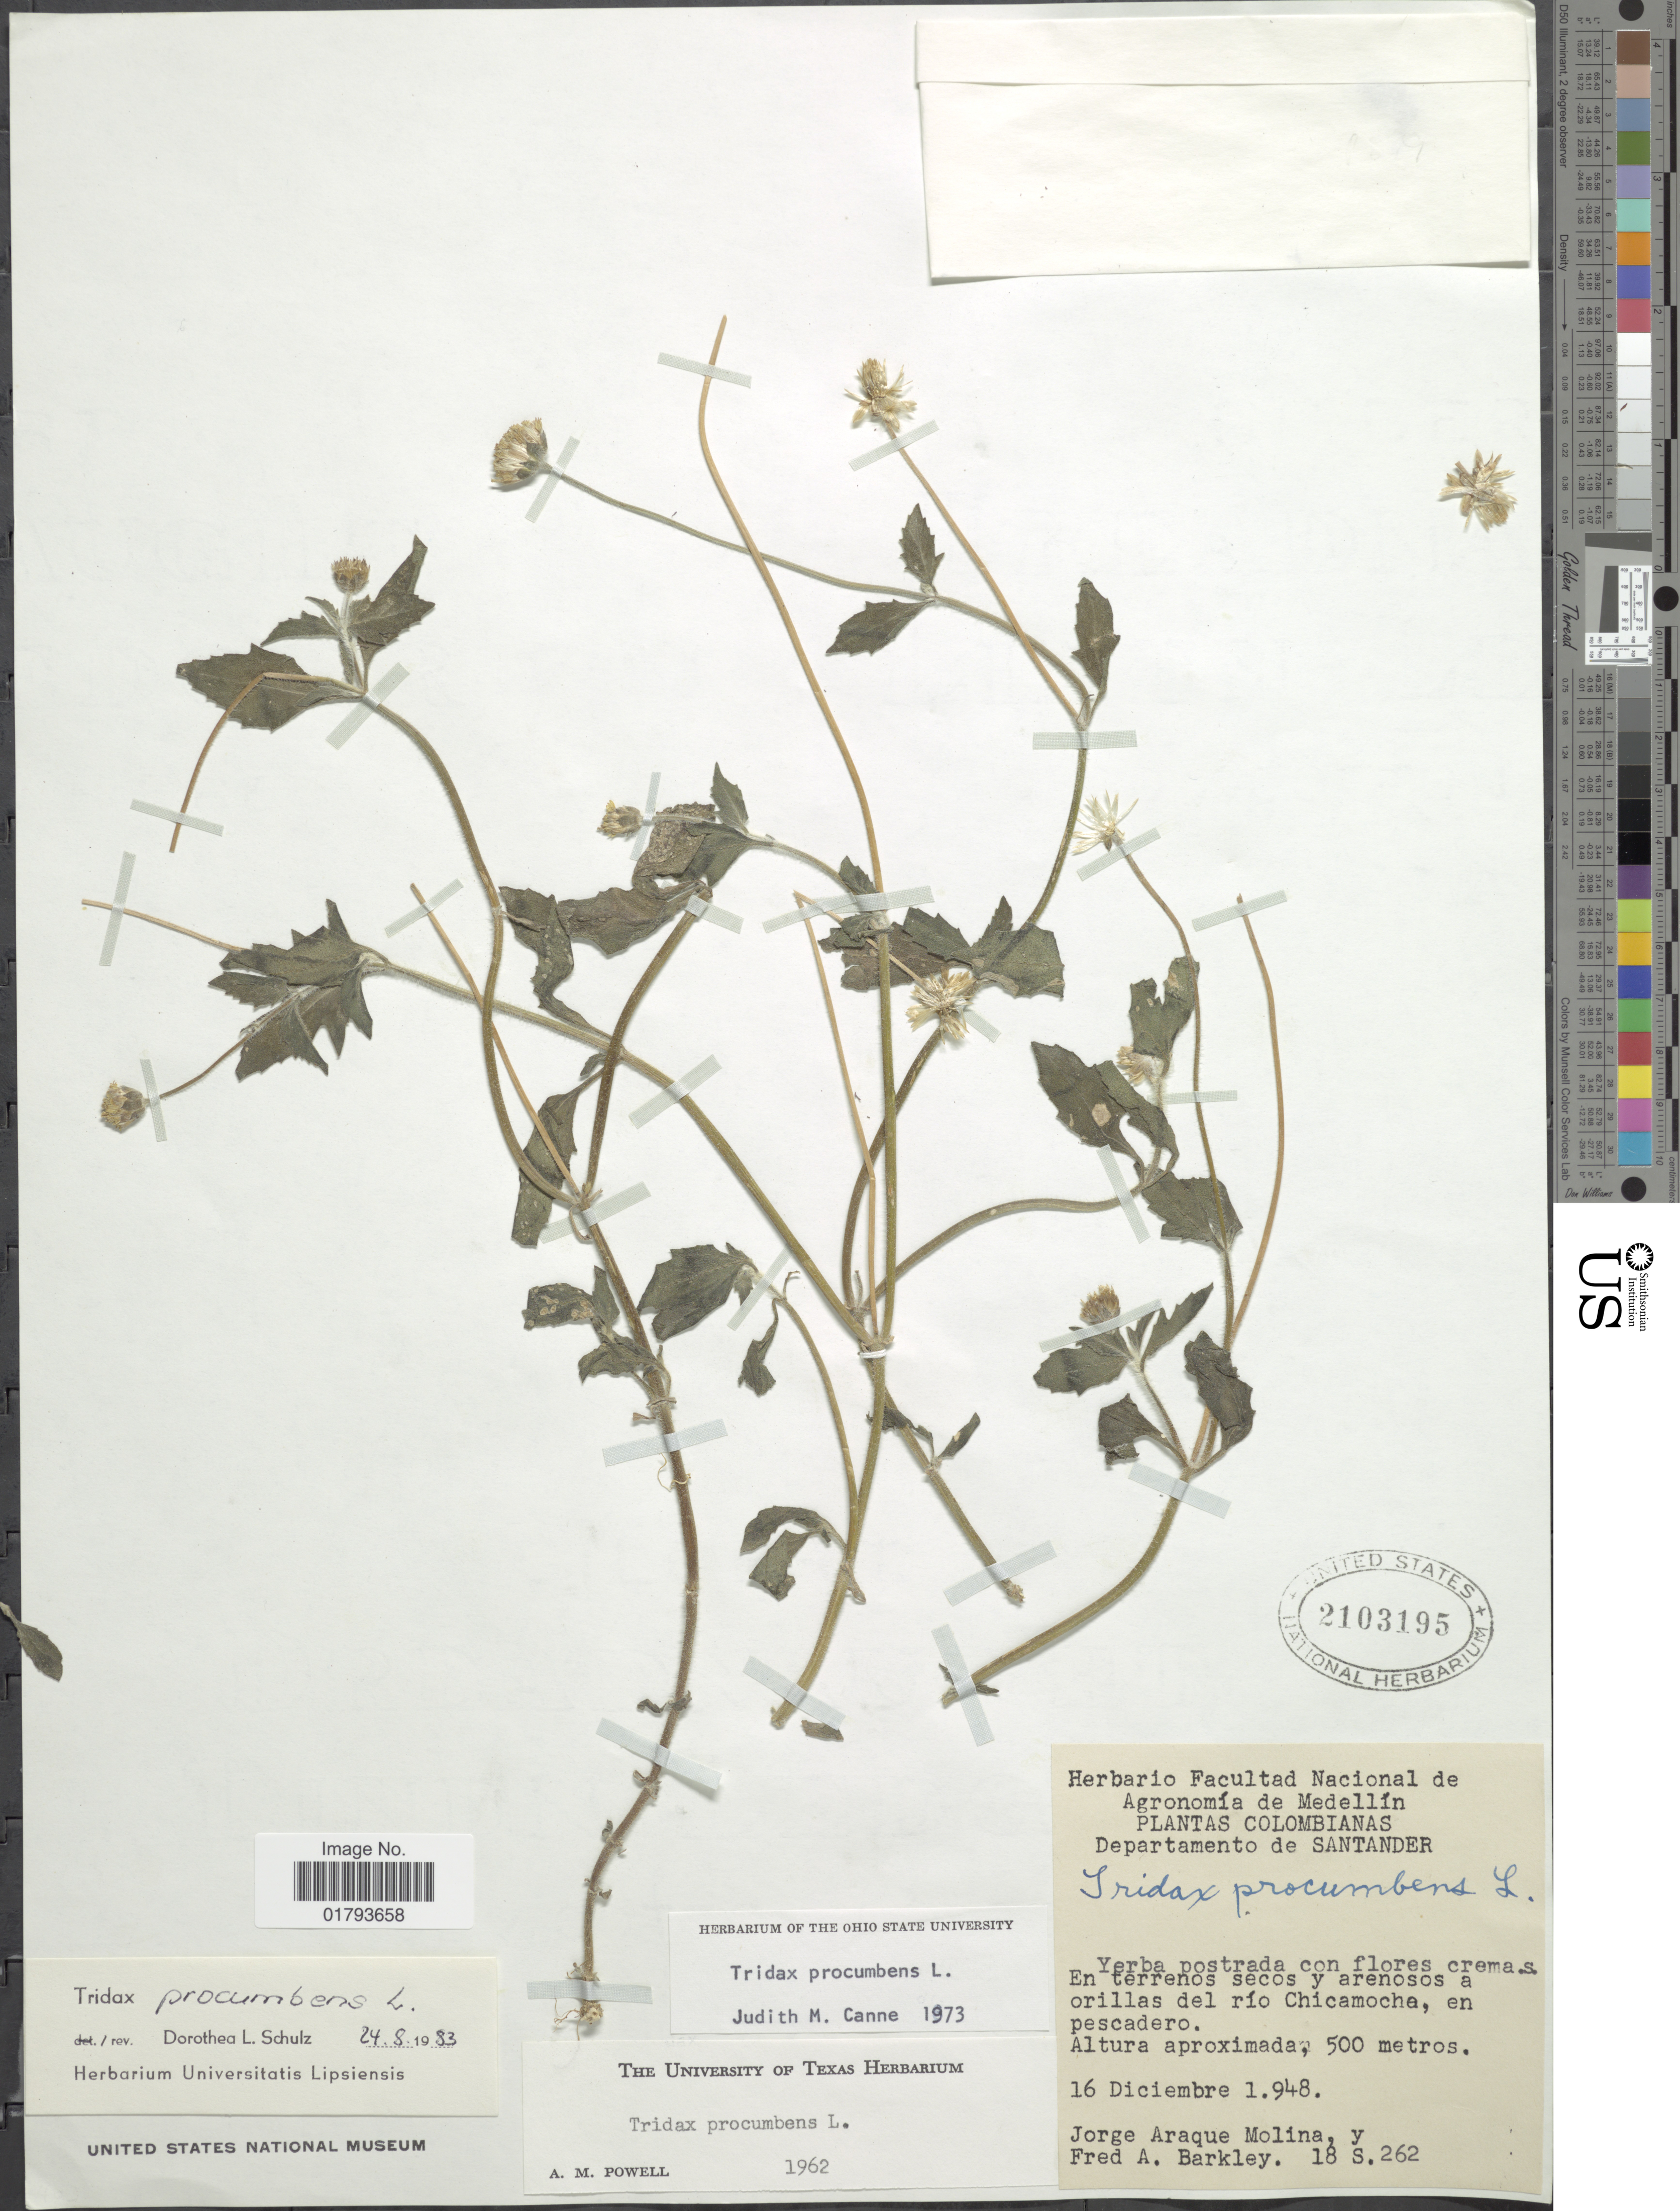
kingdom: Plantae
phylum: Tracheophyta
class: Magnoliopsida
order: Asterales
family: Asteraceae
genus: Tridax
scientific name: Tridax procumbens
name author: L.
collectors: J. Araque Molina & F. A. Barkley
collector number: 18S262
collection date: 1948-12-16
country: Colombia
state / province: Santander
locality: Yerba postrada con flores cremas, en terrenos secos y arenosos a orillas del río Chicamocha, en pescadero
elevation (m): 500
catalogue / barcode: US 2130195